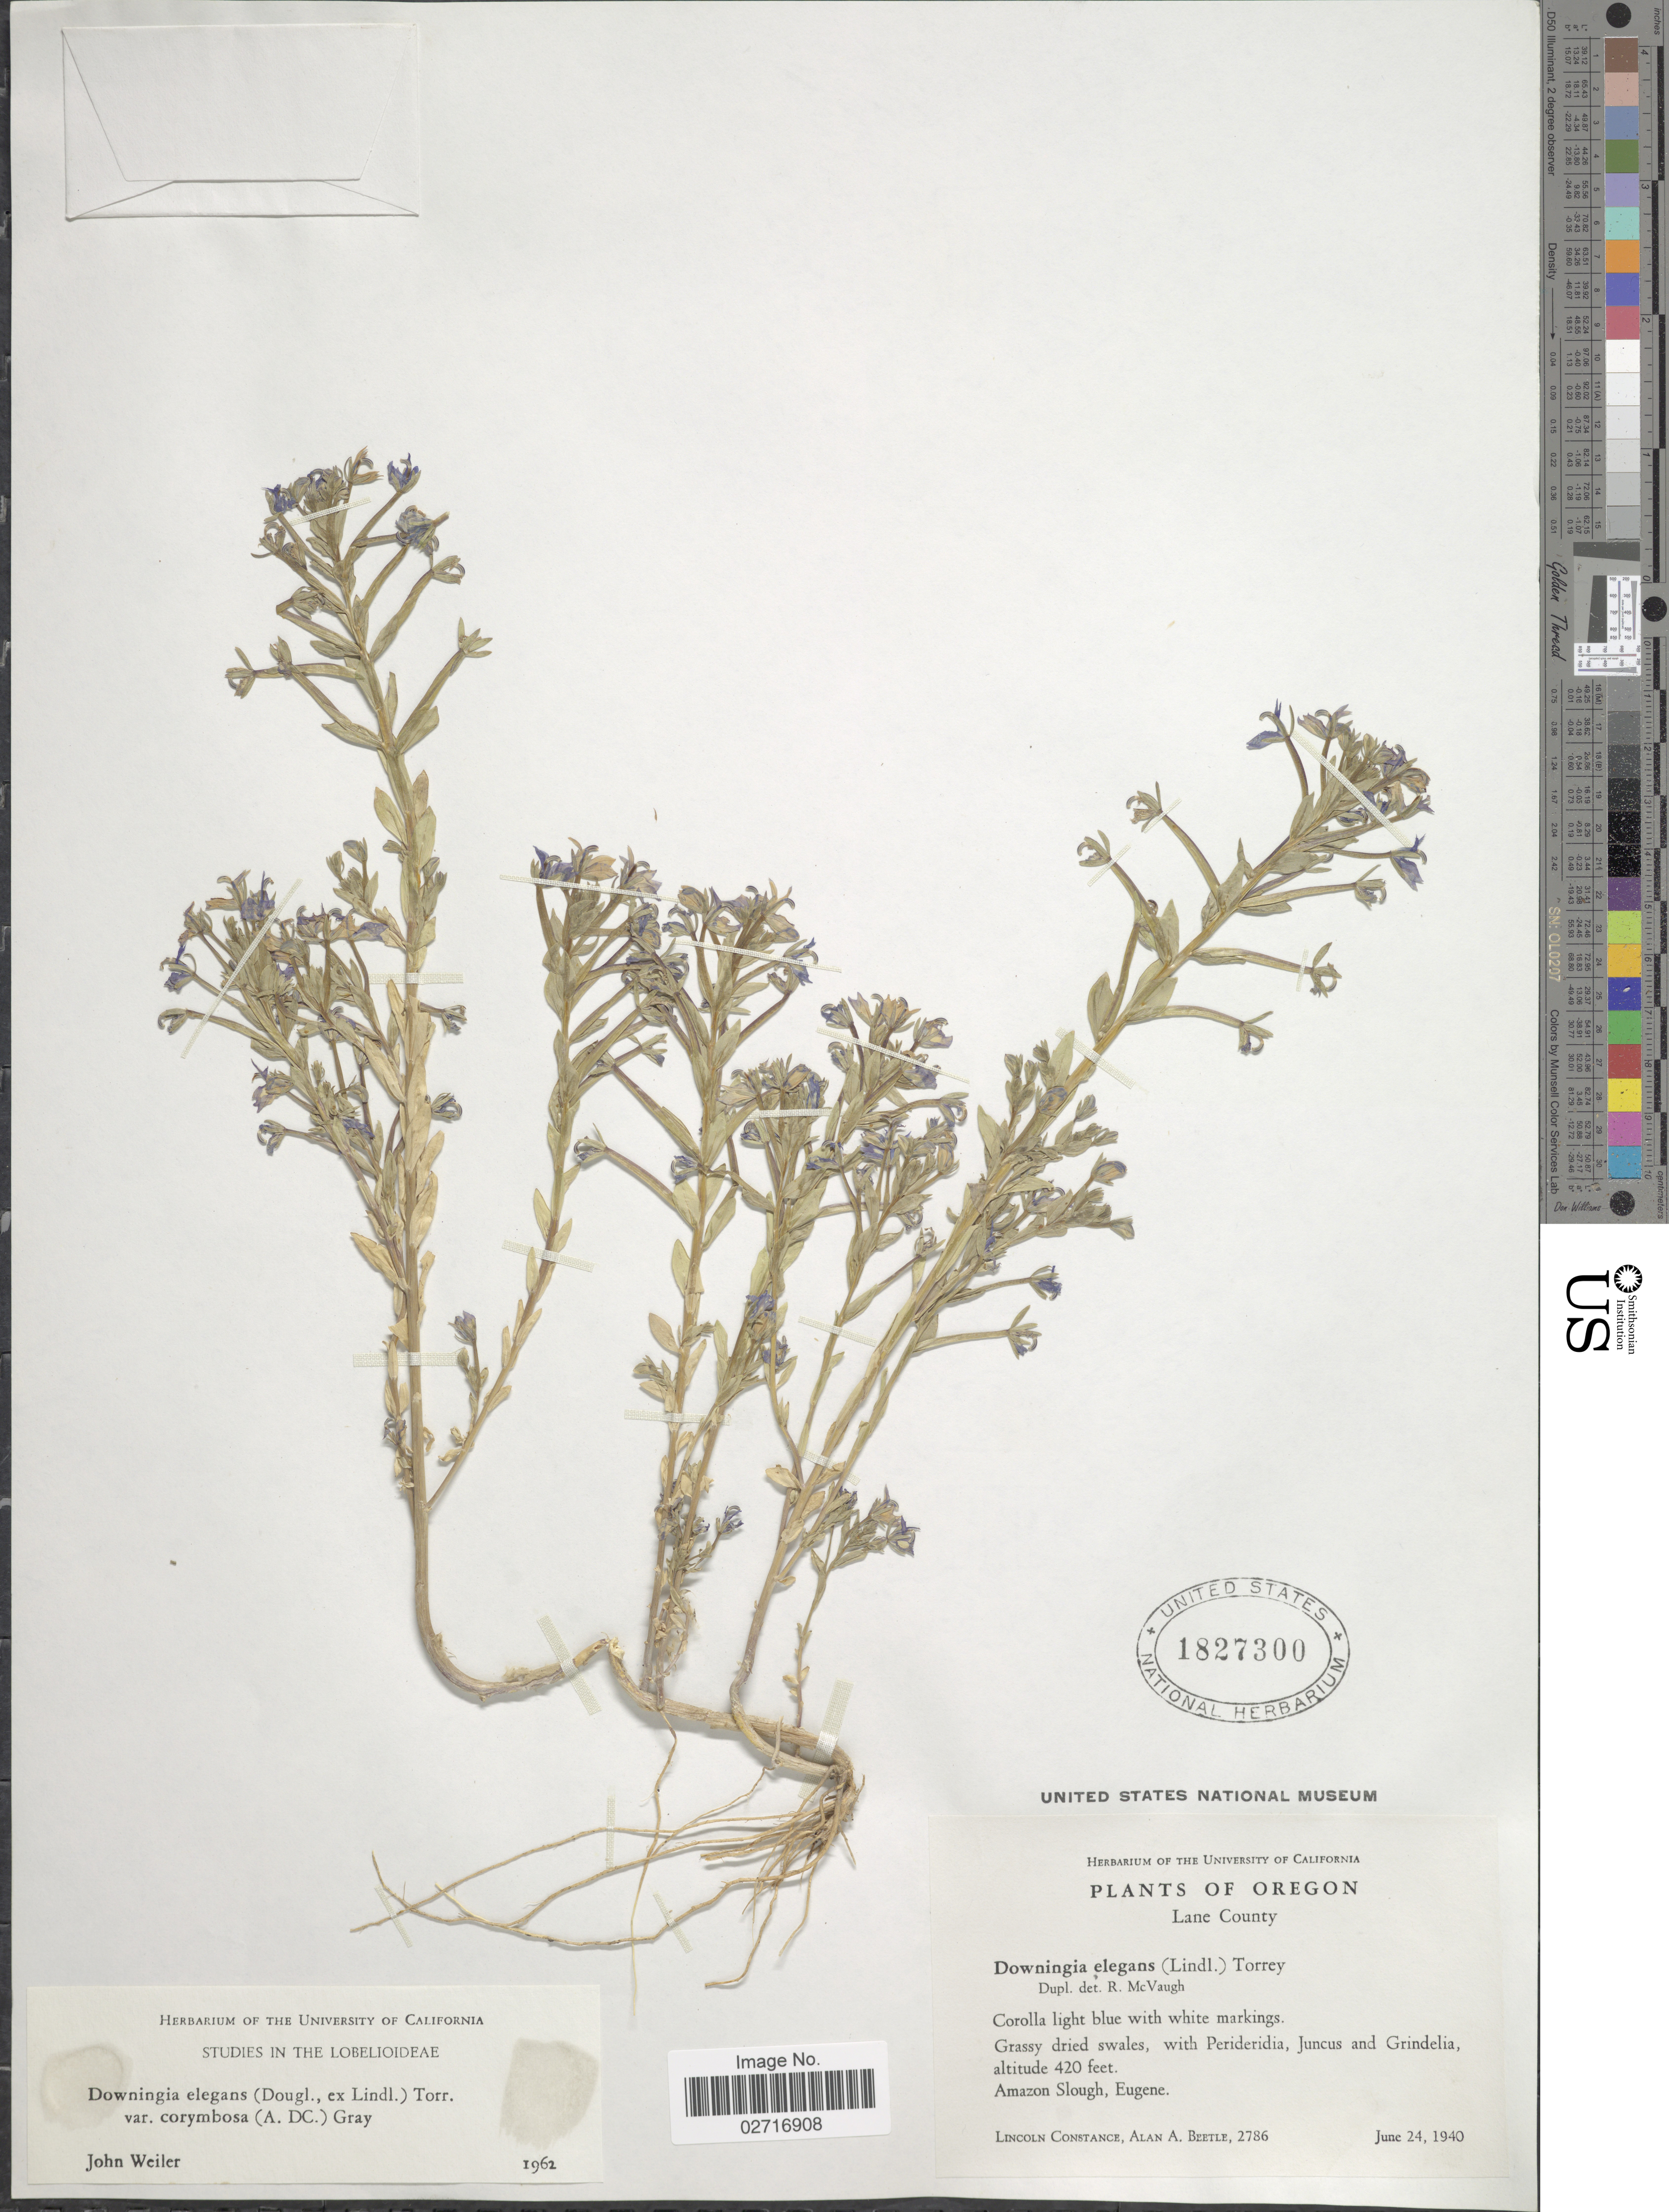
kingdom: Plantae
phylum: Tracheophyta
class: Magnoliopsida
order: Asterales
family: Campanulaceae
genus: Downingia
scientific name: Downingia elegans var. corymbosa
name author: (A. DC.) A. Gray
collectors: L. Constance & A. A. Beetle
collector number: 2786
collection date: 1940-06-24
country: United States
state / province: Oregon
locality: Lane County. Amazon Slough, Eugene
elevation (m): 128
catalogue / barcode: US 1827300